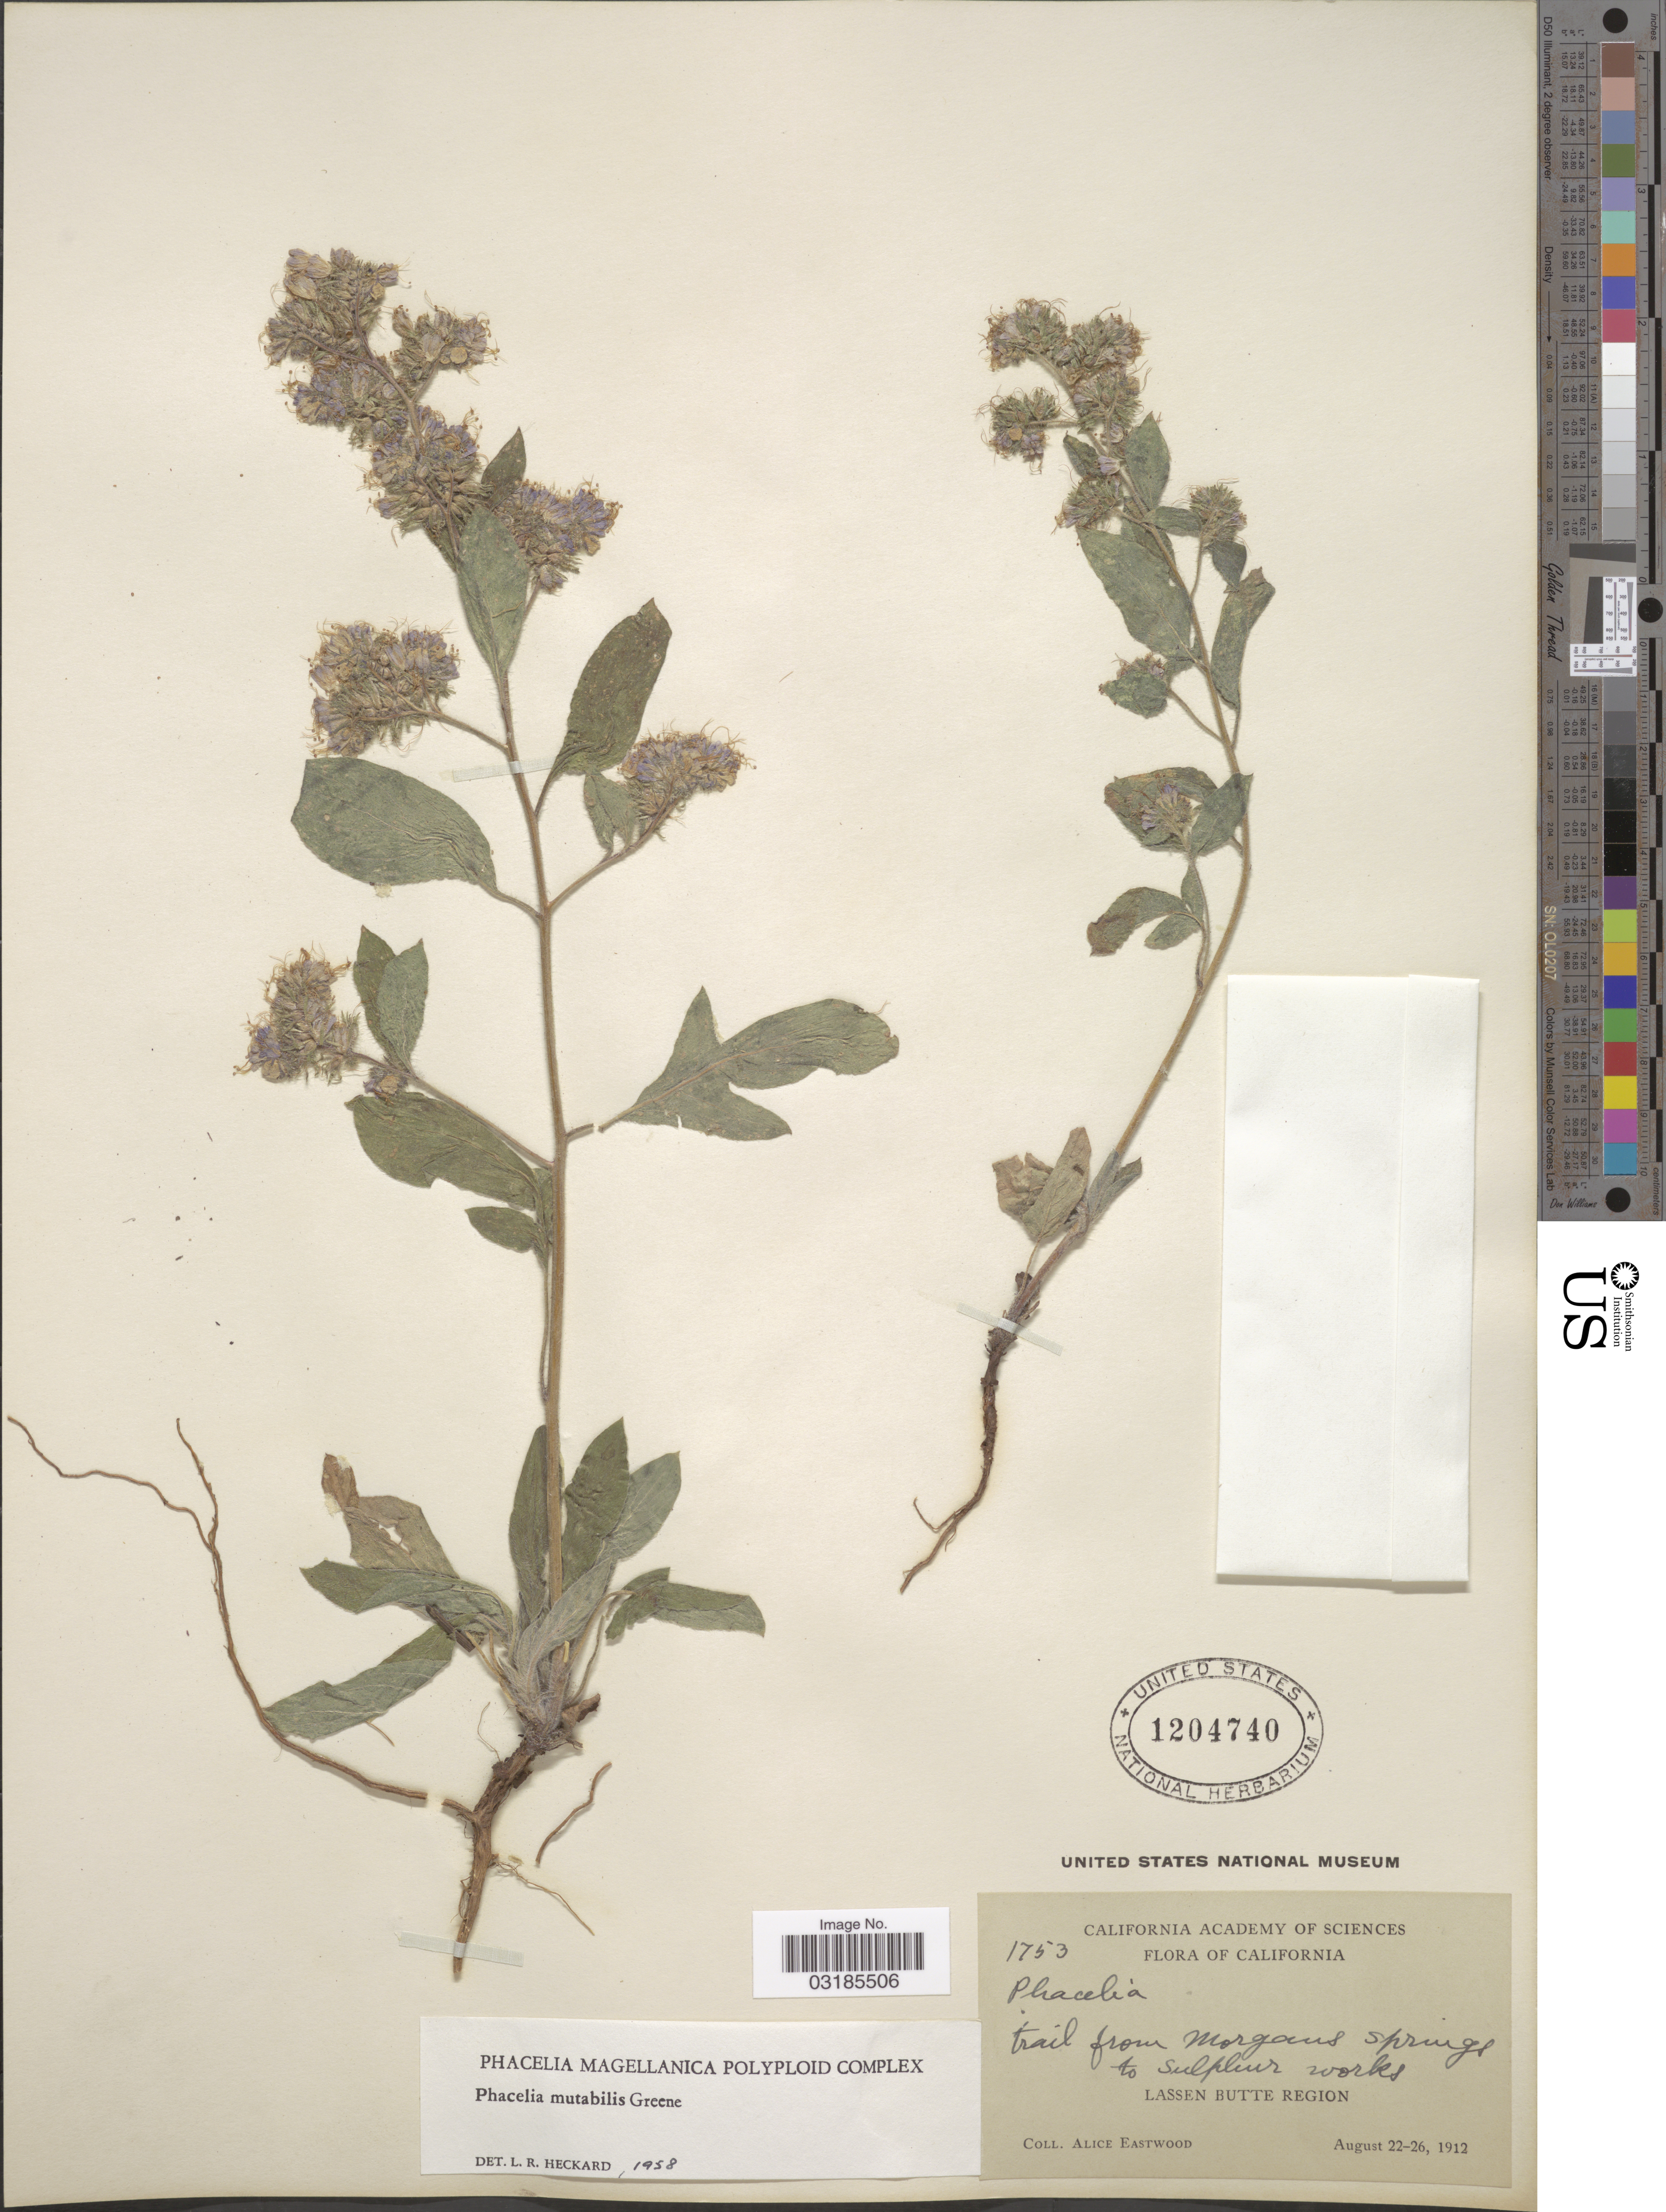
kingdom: Plantae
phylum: Tracheophyta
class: Magnoliopsida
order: Boraginales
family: Hydrophyllaceae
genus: Phacelia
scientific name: Phacelia mutabilis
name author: Greene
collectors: A. Eastwood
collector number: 1753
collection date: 1912-08-22/1912-08-26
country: United States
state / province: California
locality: Trail from Morgans Springs to Sulphur works, Lassen Butte Region.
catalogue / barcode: US 1204740